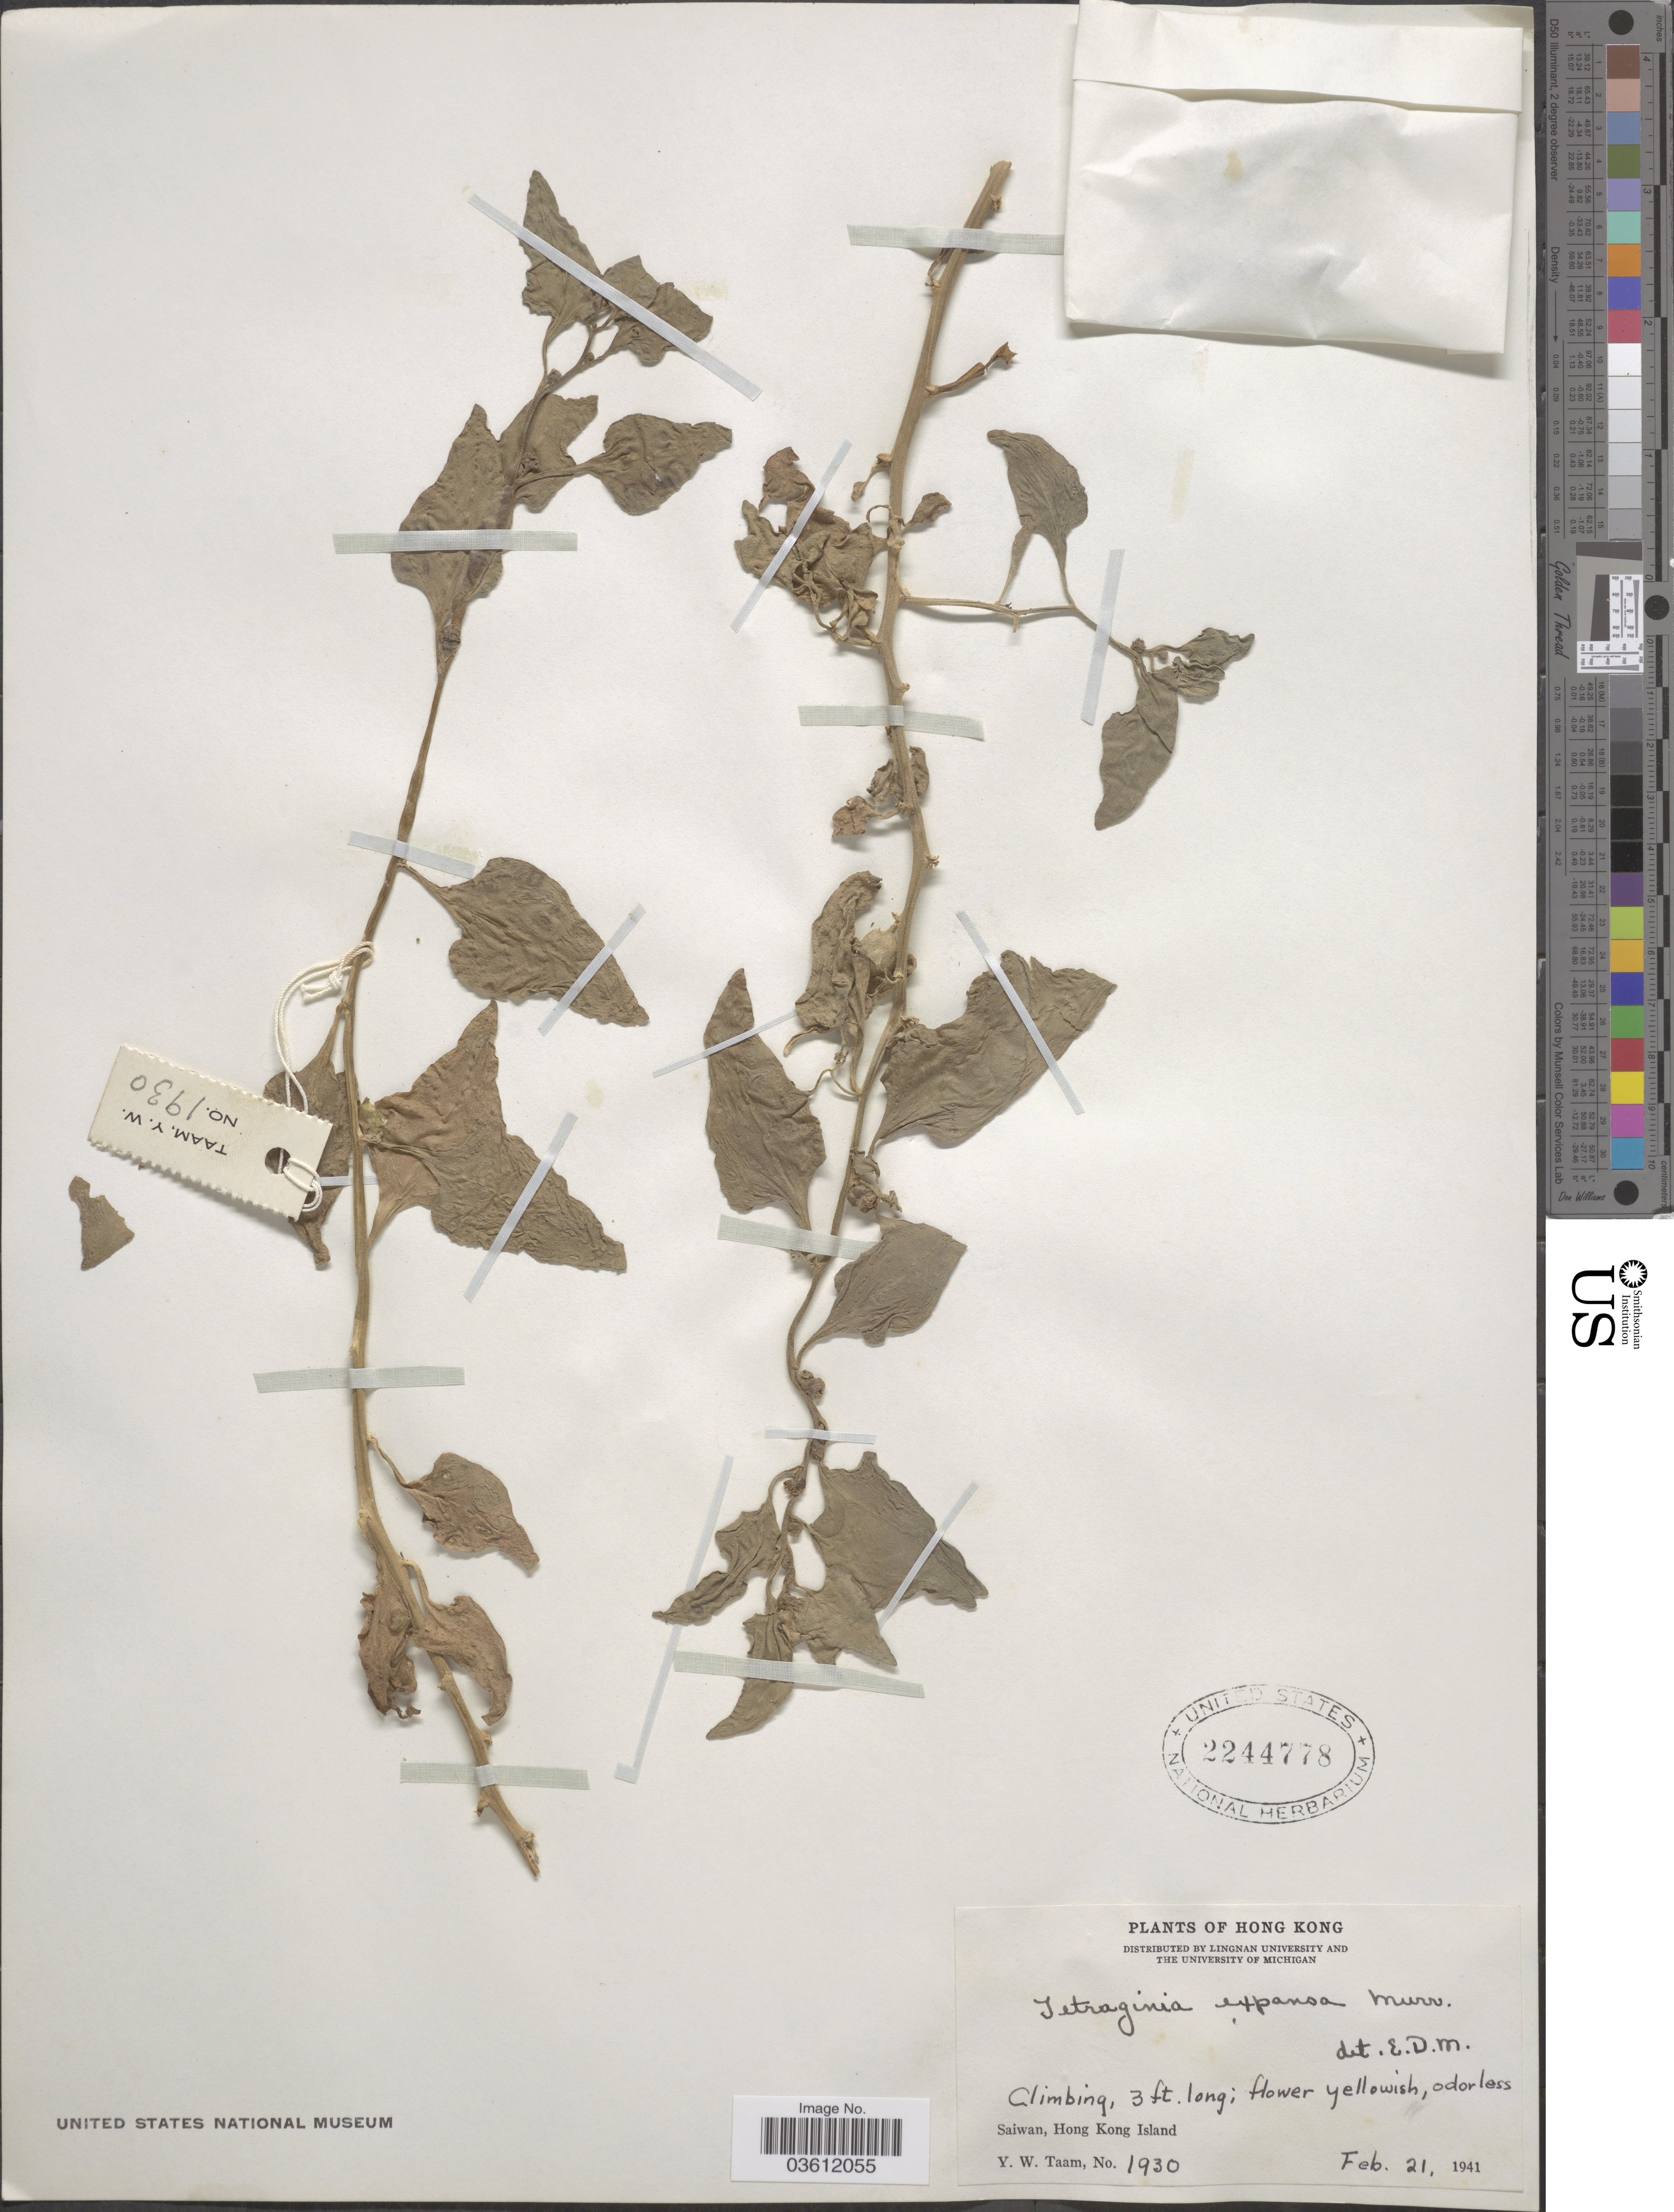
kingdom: Plantae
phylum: Tracheophyta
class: Magnoliopsida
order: Caryophyllales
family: Aizoaceae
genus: Tetragonia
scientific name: Tetragonia expansa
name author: Murr.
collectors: Y. W. Taam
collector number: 1930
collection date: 1941-02-21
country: China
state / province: Hong Kong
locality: Saiwan, Hong Kong Island.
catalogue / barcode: US 2244778